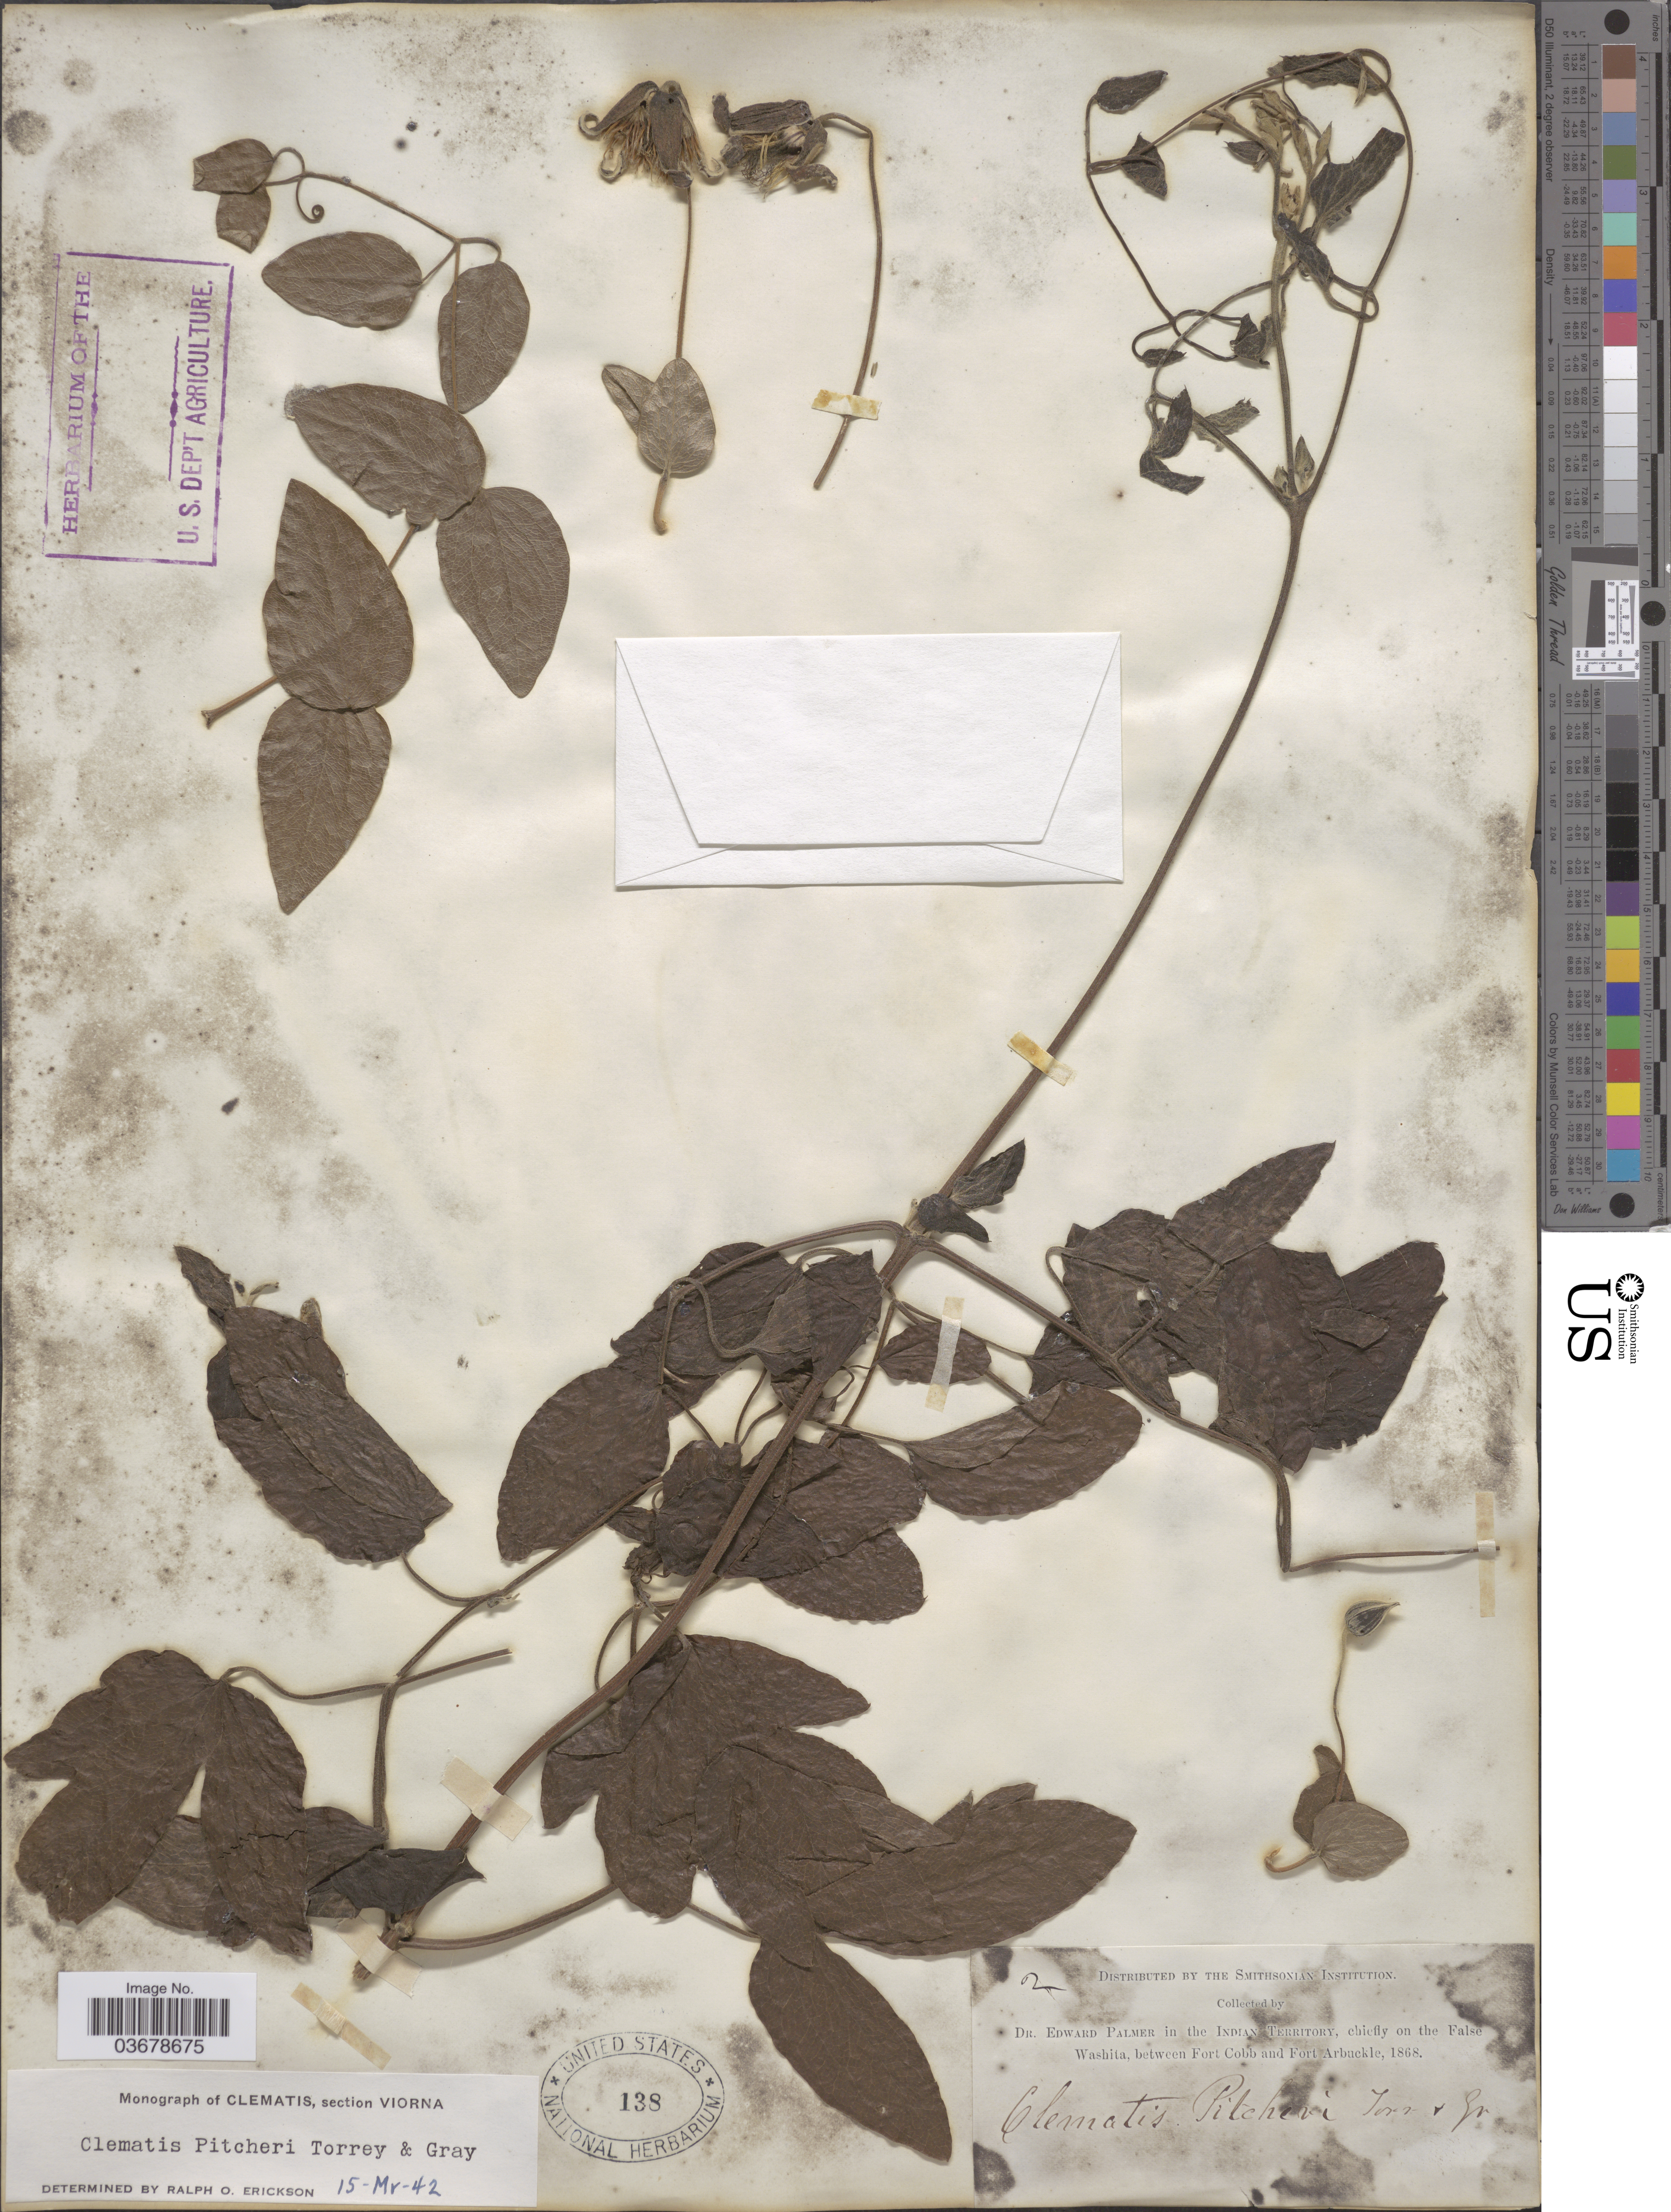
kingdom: Plantae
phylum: Tracheophyta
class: Magnoliopsida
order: Ranunculales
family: Ranunculaceae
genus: Clematis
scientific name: Clematis viorna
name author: L.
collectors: E. Palmer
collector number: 2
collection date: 1868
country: United States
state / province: Oklahoma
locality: Indian Territory, chiefly on the False Washita, between Fort Cobb and Fort Arbuckle.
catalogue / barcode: US 138